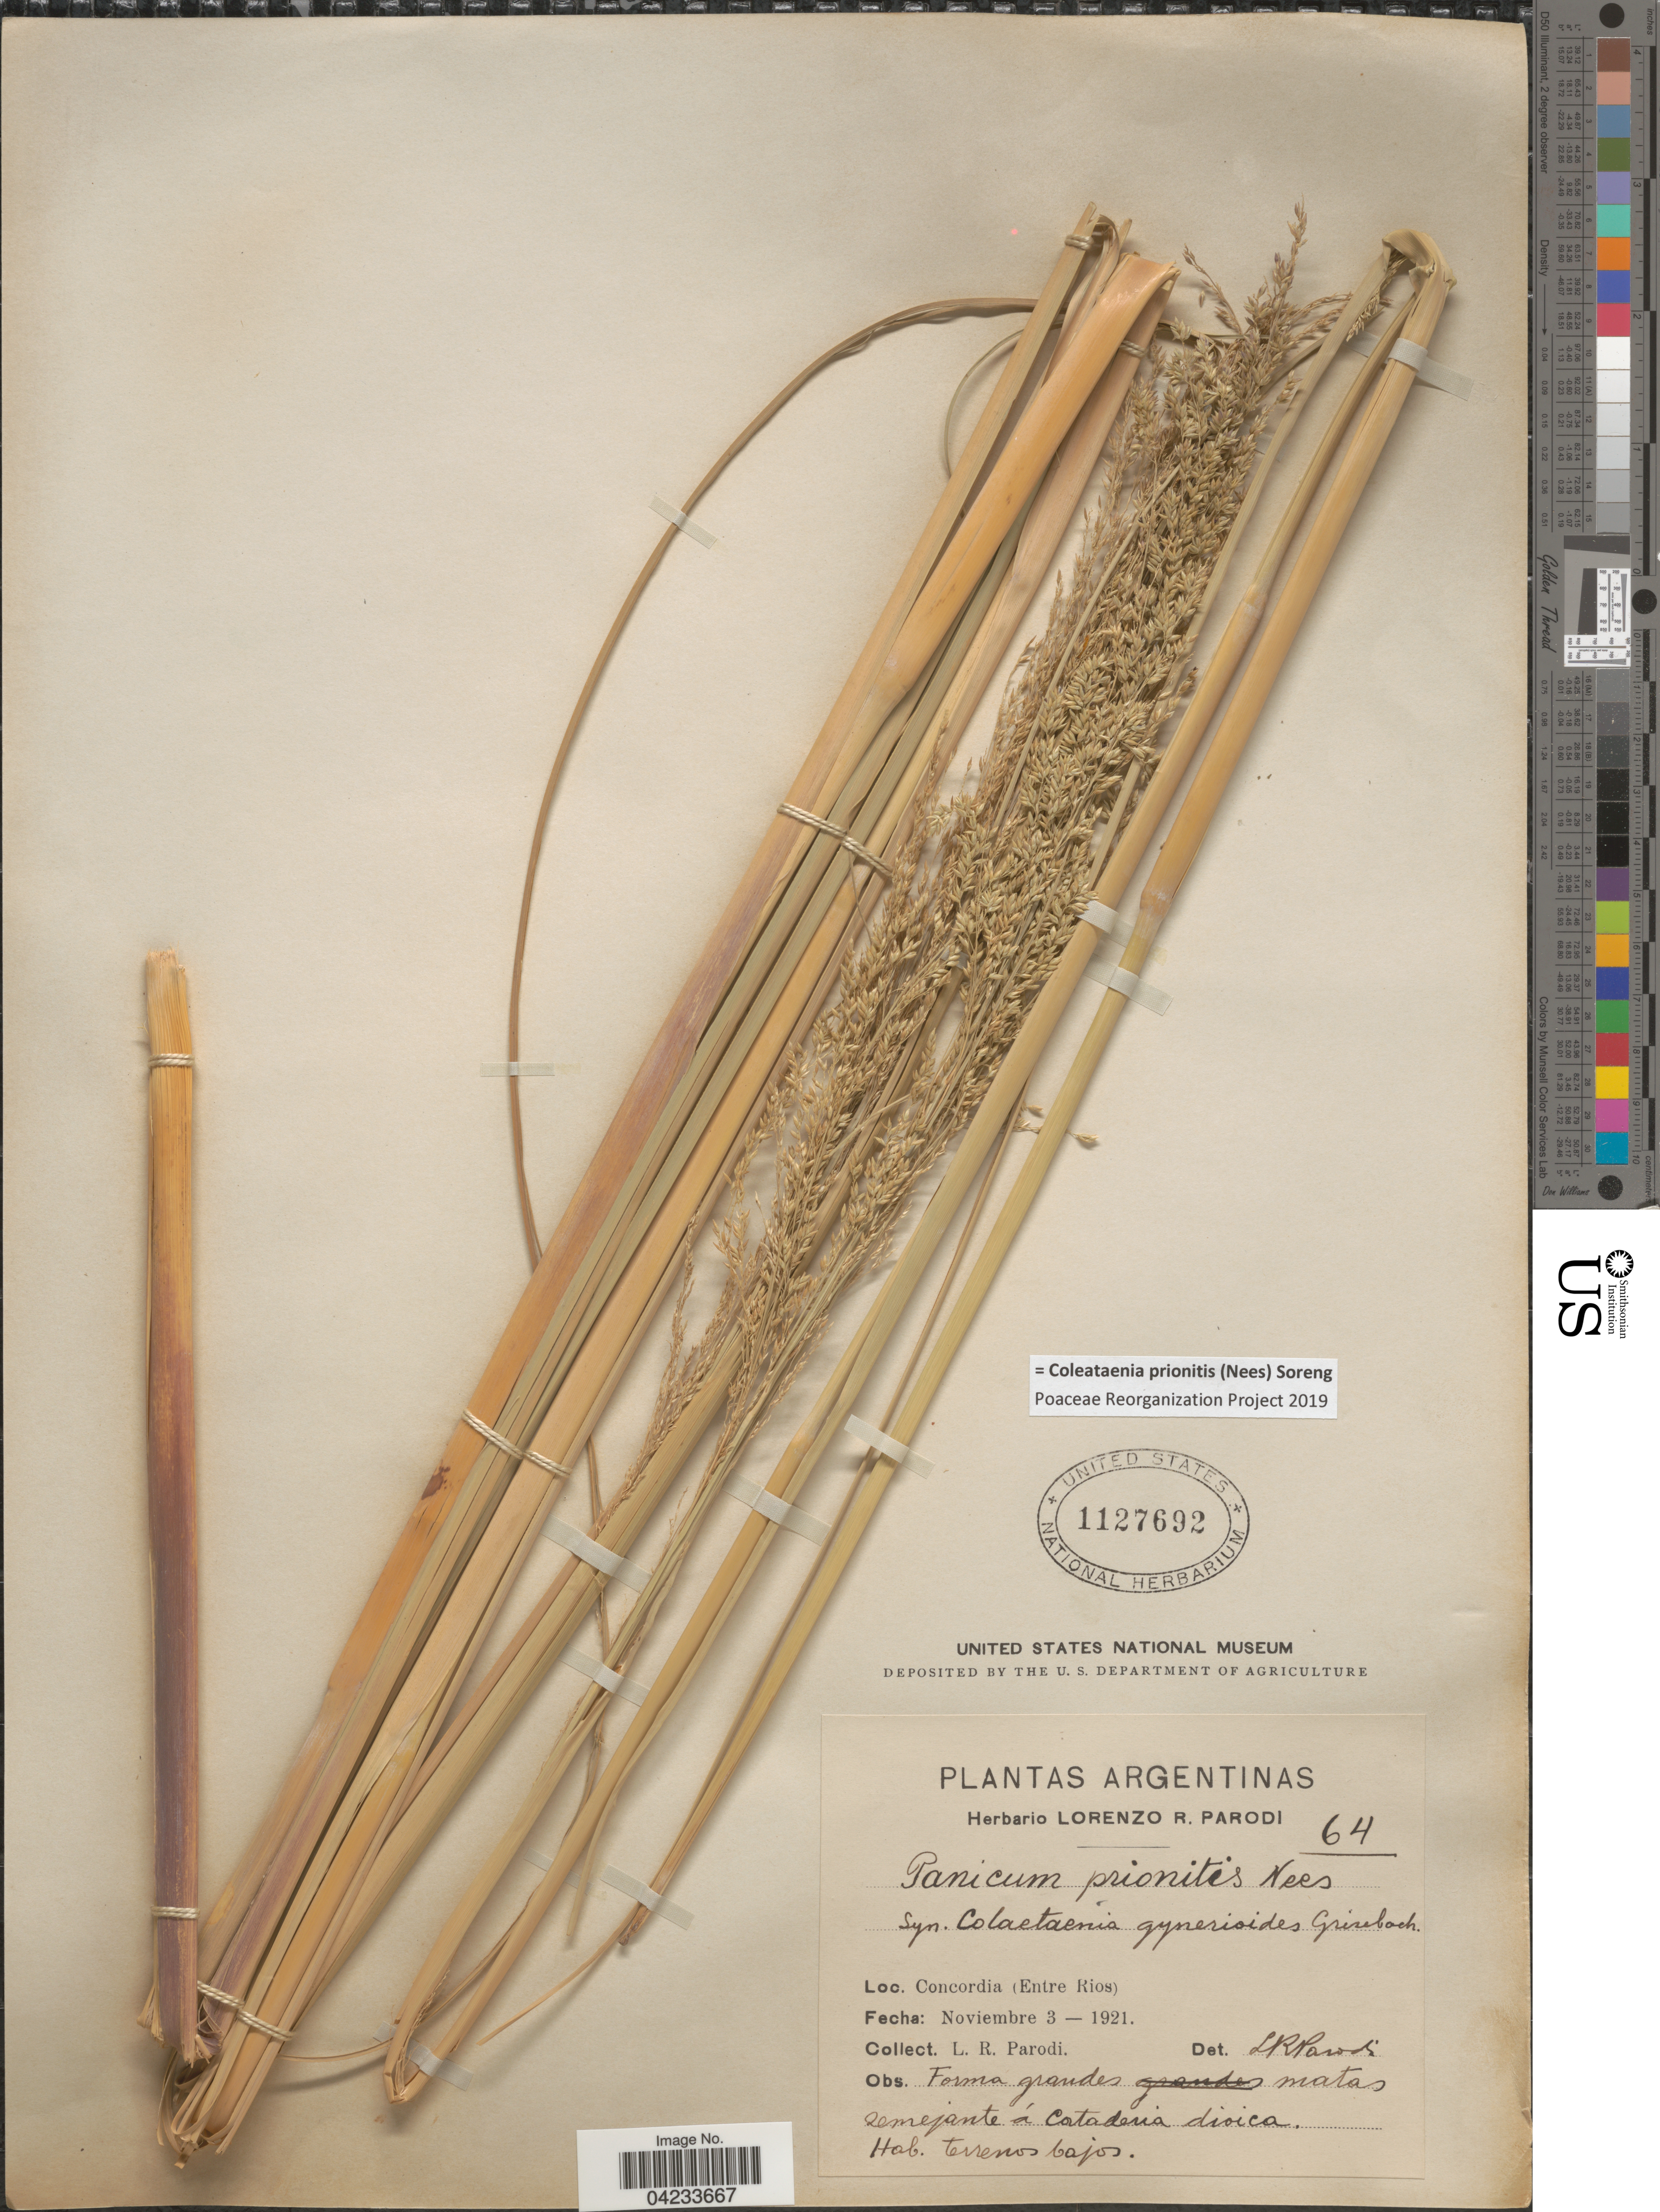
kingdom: Plantae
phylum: Tracheophyta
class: Liliopsida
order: Poales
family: Poaceae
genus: Coleataenia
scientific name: Coleataenia prionitis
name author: (Nees) Soreng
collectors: L. R. Parodi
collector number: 64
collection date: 1921-11-03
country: Argentina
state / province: Entre Rios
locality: Concordia. Forma grandes matas semejante á Cataderia dioica.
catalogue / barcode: US 1127692